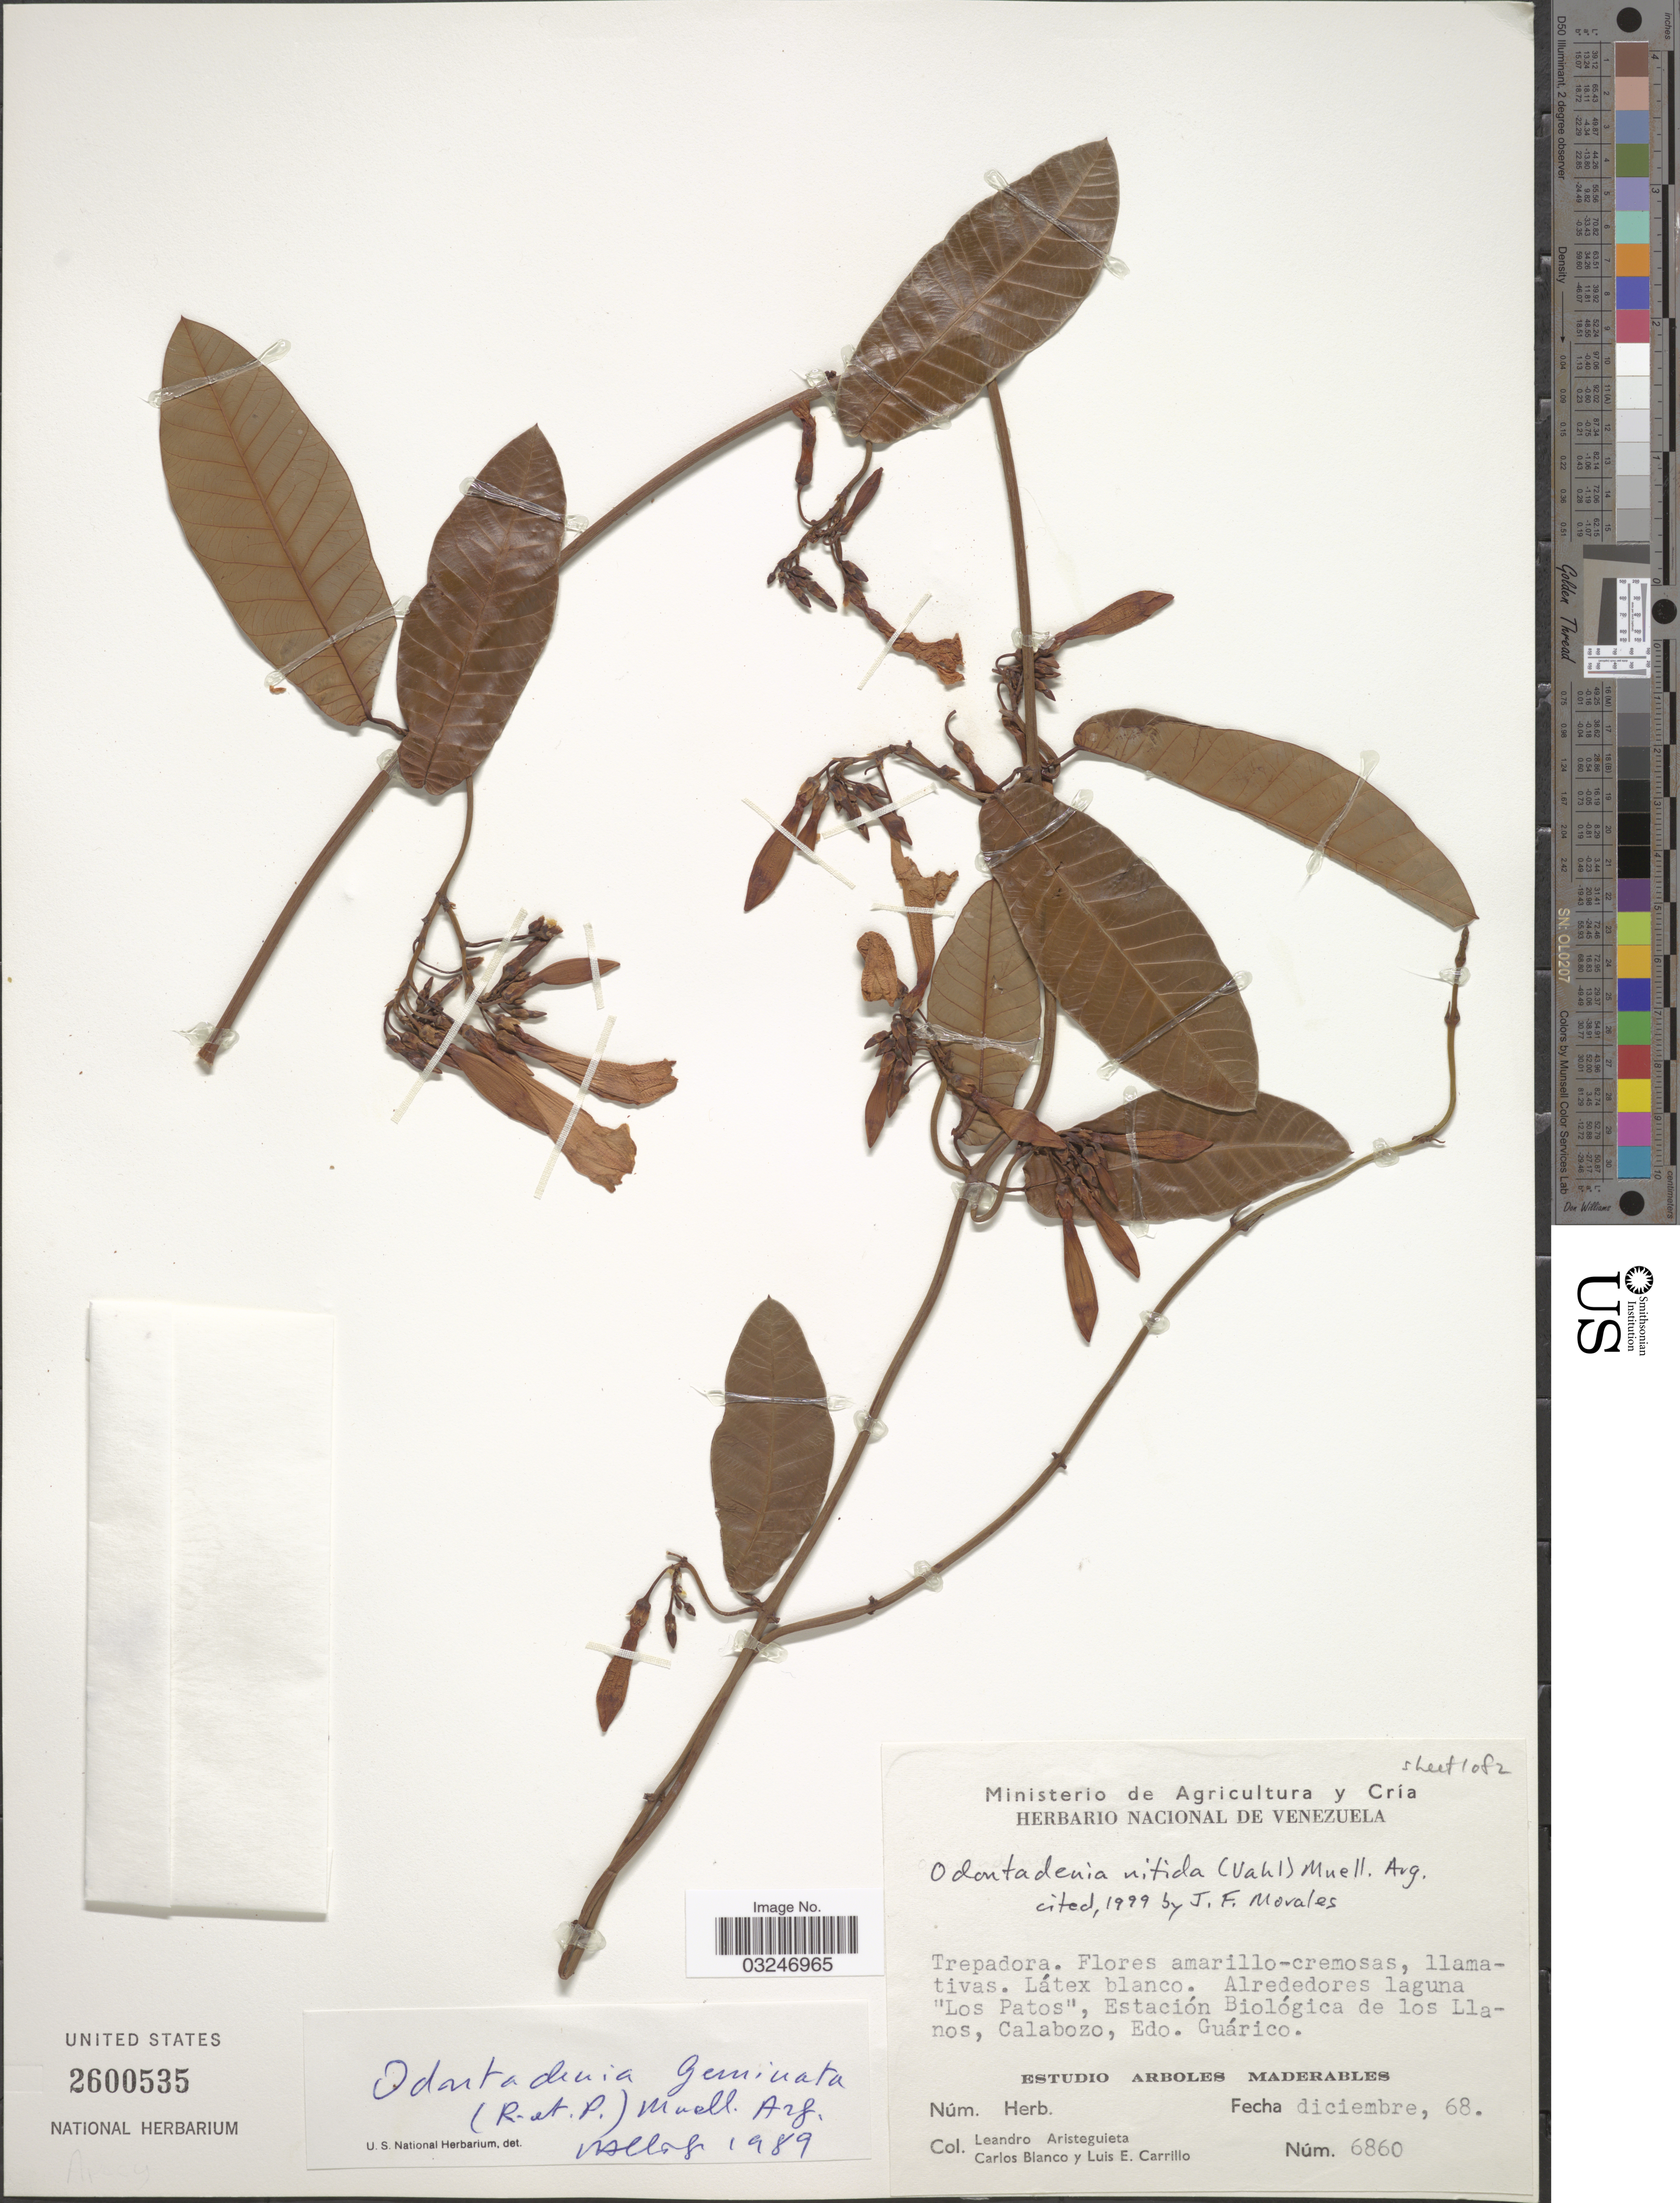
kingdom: Plantae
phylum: Tracheophyta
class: Magnoliopsida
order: Gentianales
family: Apocynaceae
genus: Odontadenia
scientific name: Odontadenia nitida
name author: (Vahl) Müll. Arg.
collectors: L. Aristeguieta, C. Blanco & L. Carrillo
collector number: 6860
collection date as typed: Transcribed d/m/y: /12/68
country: Venezuela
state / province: Guárico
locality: Alrededores laguna "Los Patos", Estación Biológica de los Llanos, Calabozo.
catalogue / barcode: US 2600535